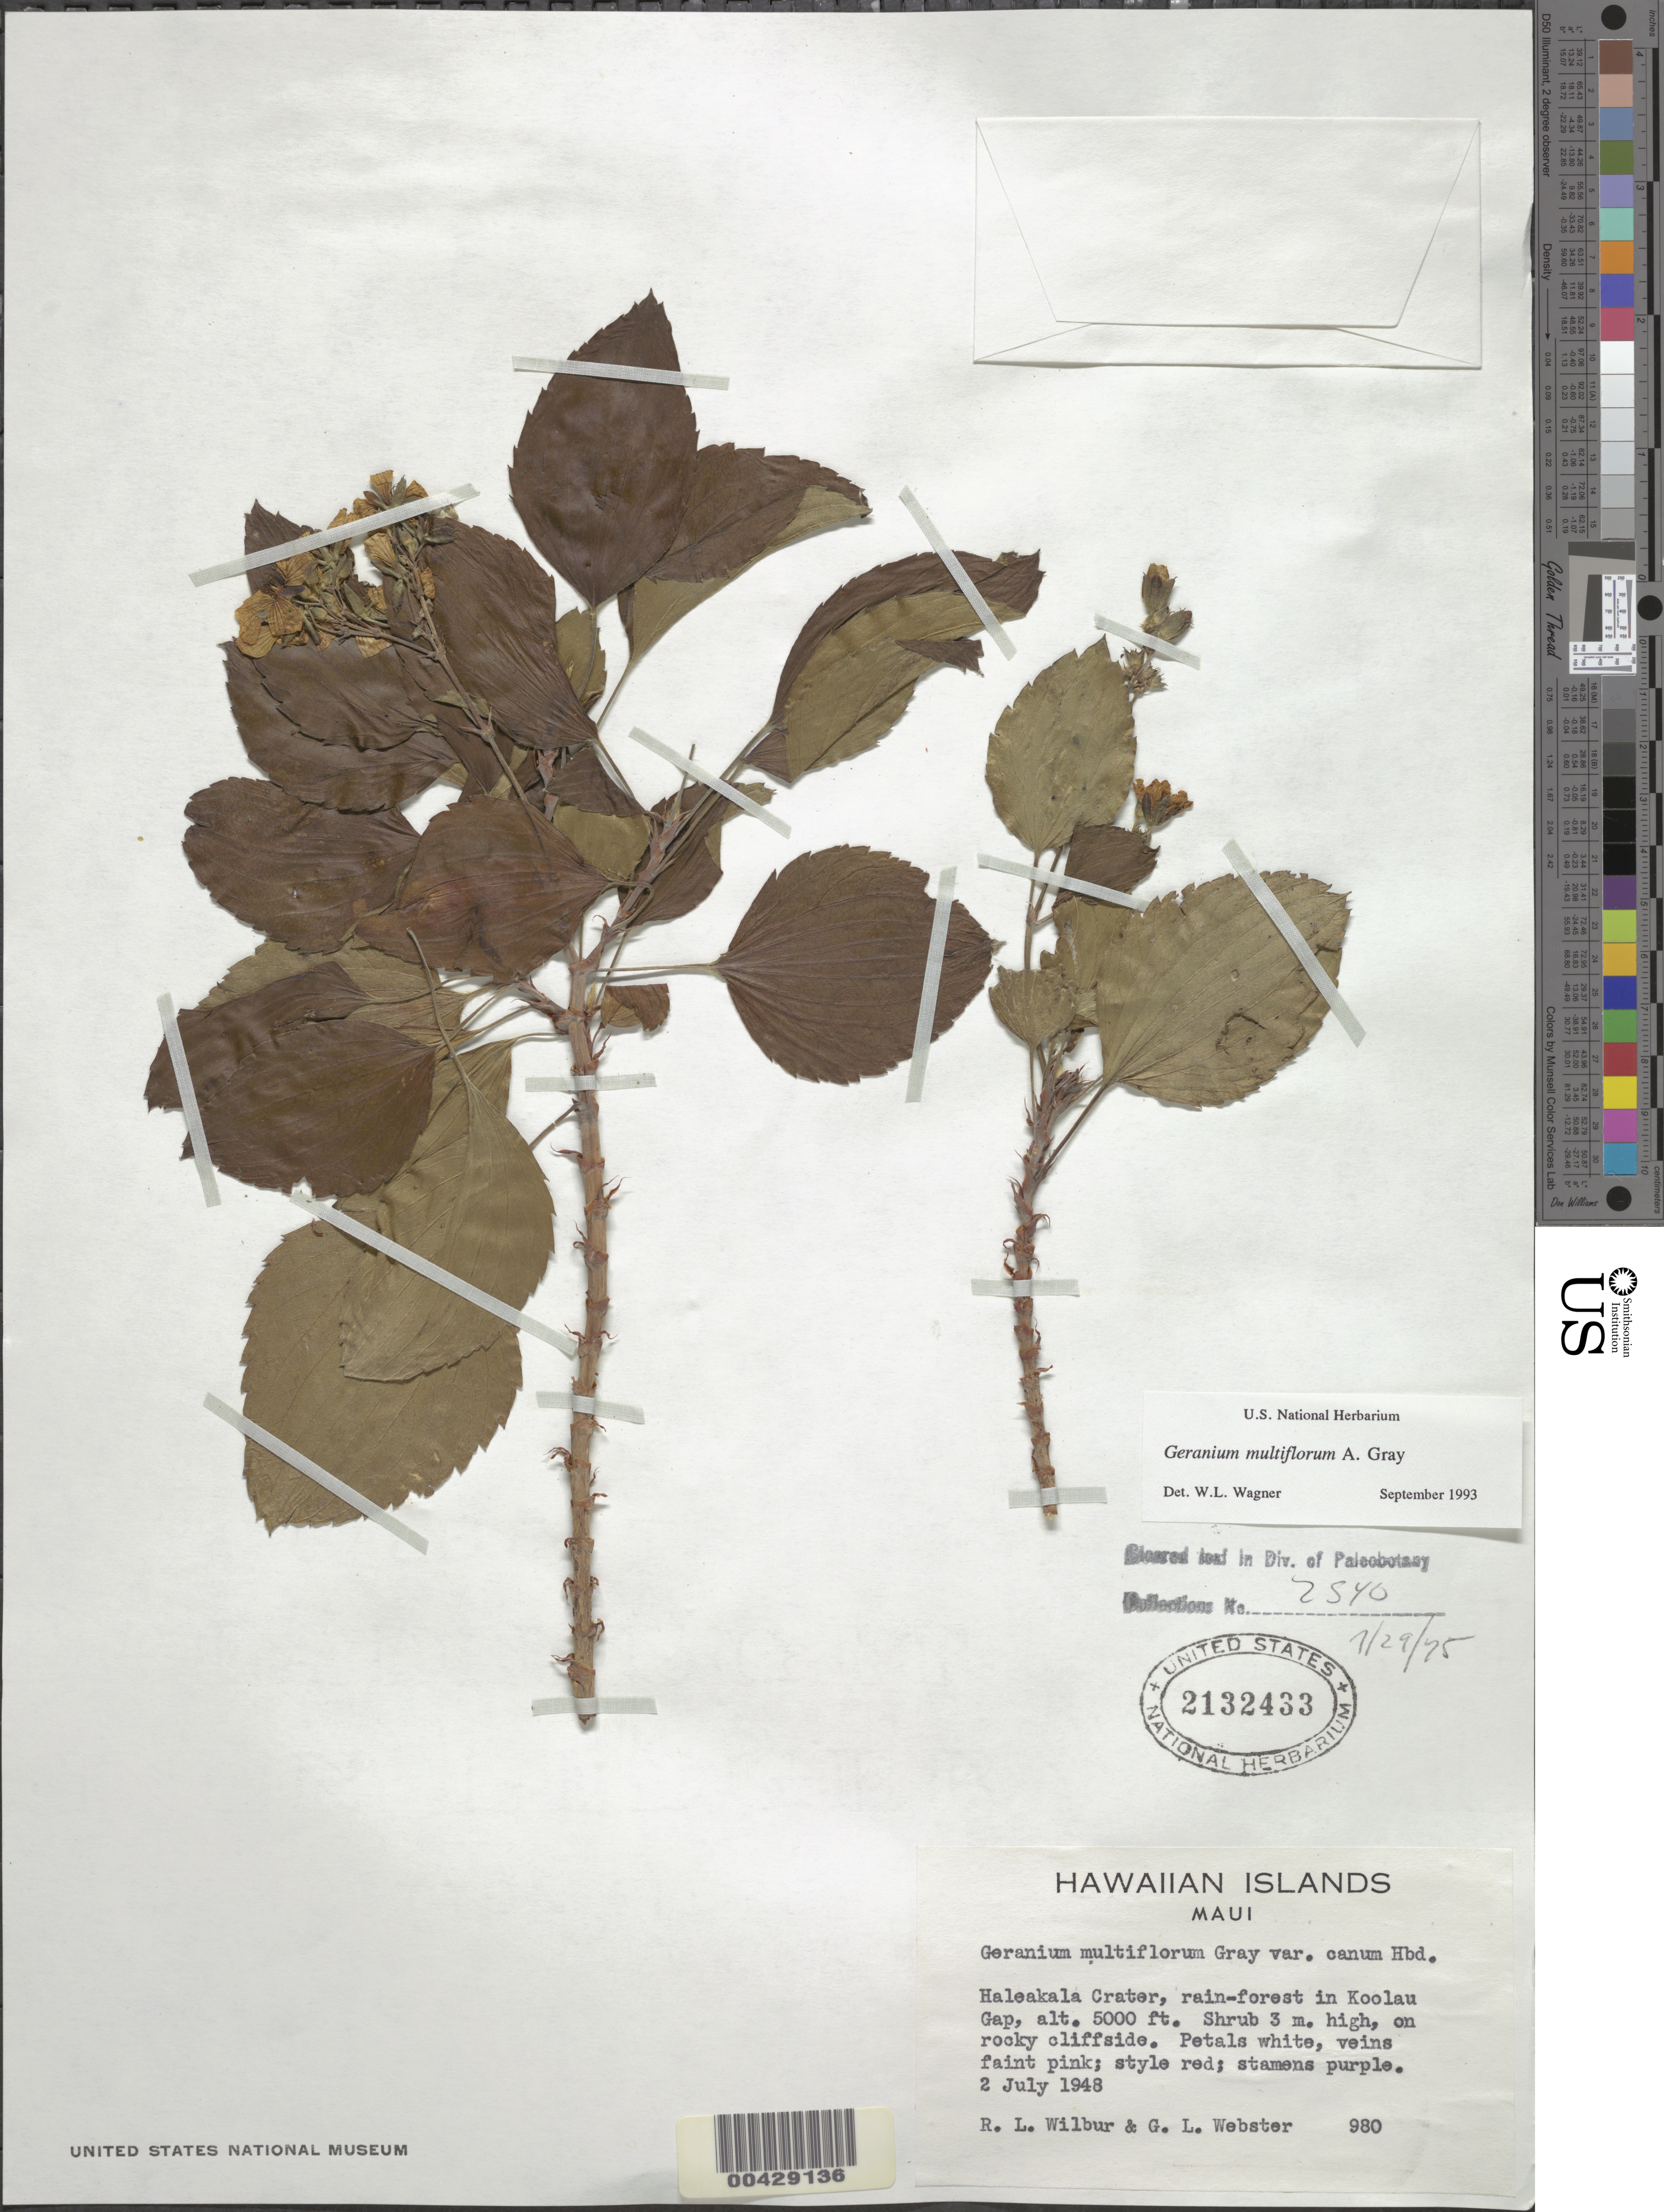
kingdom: Plantae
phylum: Tracheophyta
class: Magnoliopsida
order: Geraniales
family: Geraniaceae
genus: Geranium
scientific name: Geranium multiflorum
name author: A. Gray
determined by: Wagner, W. L., (BOT), Smithsonian Institution - National Museum of Natural History (UNITED STATES)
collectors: R. L. Wilbur & G. L. Webster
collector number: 980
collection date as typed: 2 Jul 1948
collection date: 1948-07-02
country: United States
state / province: Hawaii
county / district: Maui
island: Maui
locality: Hakeakala Crater, in Koolau Gap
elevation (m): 1524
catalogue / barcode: US 2132433